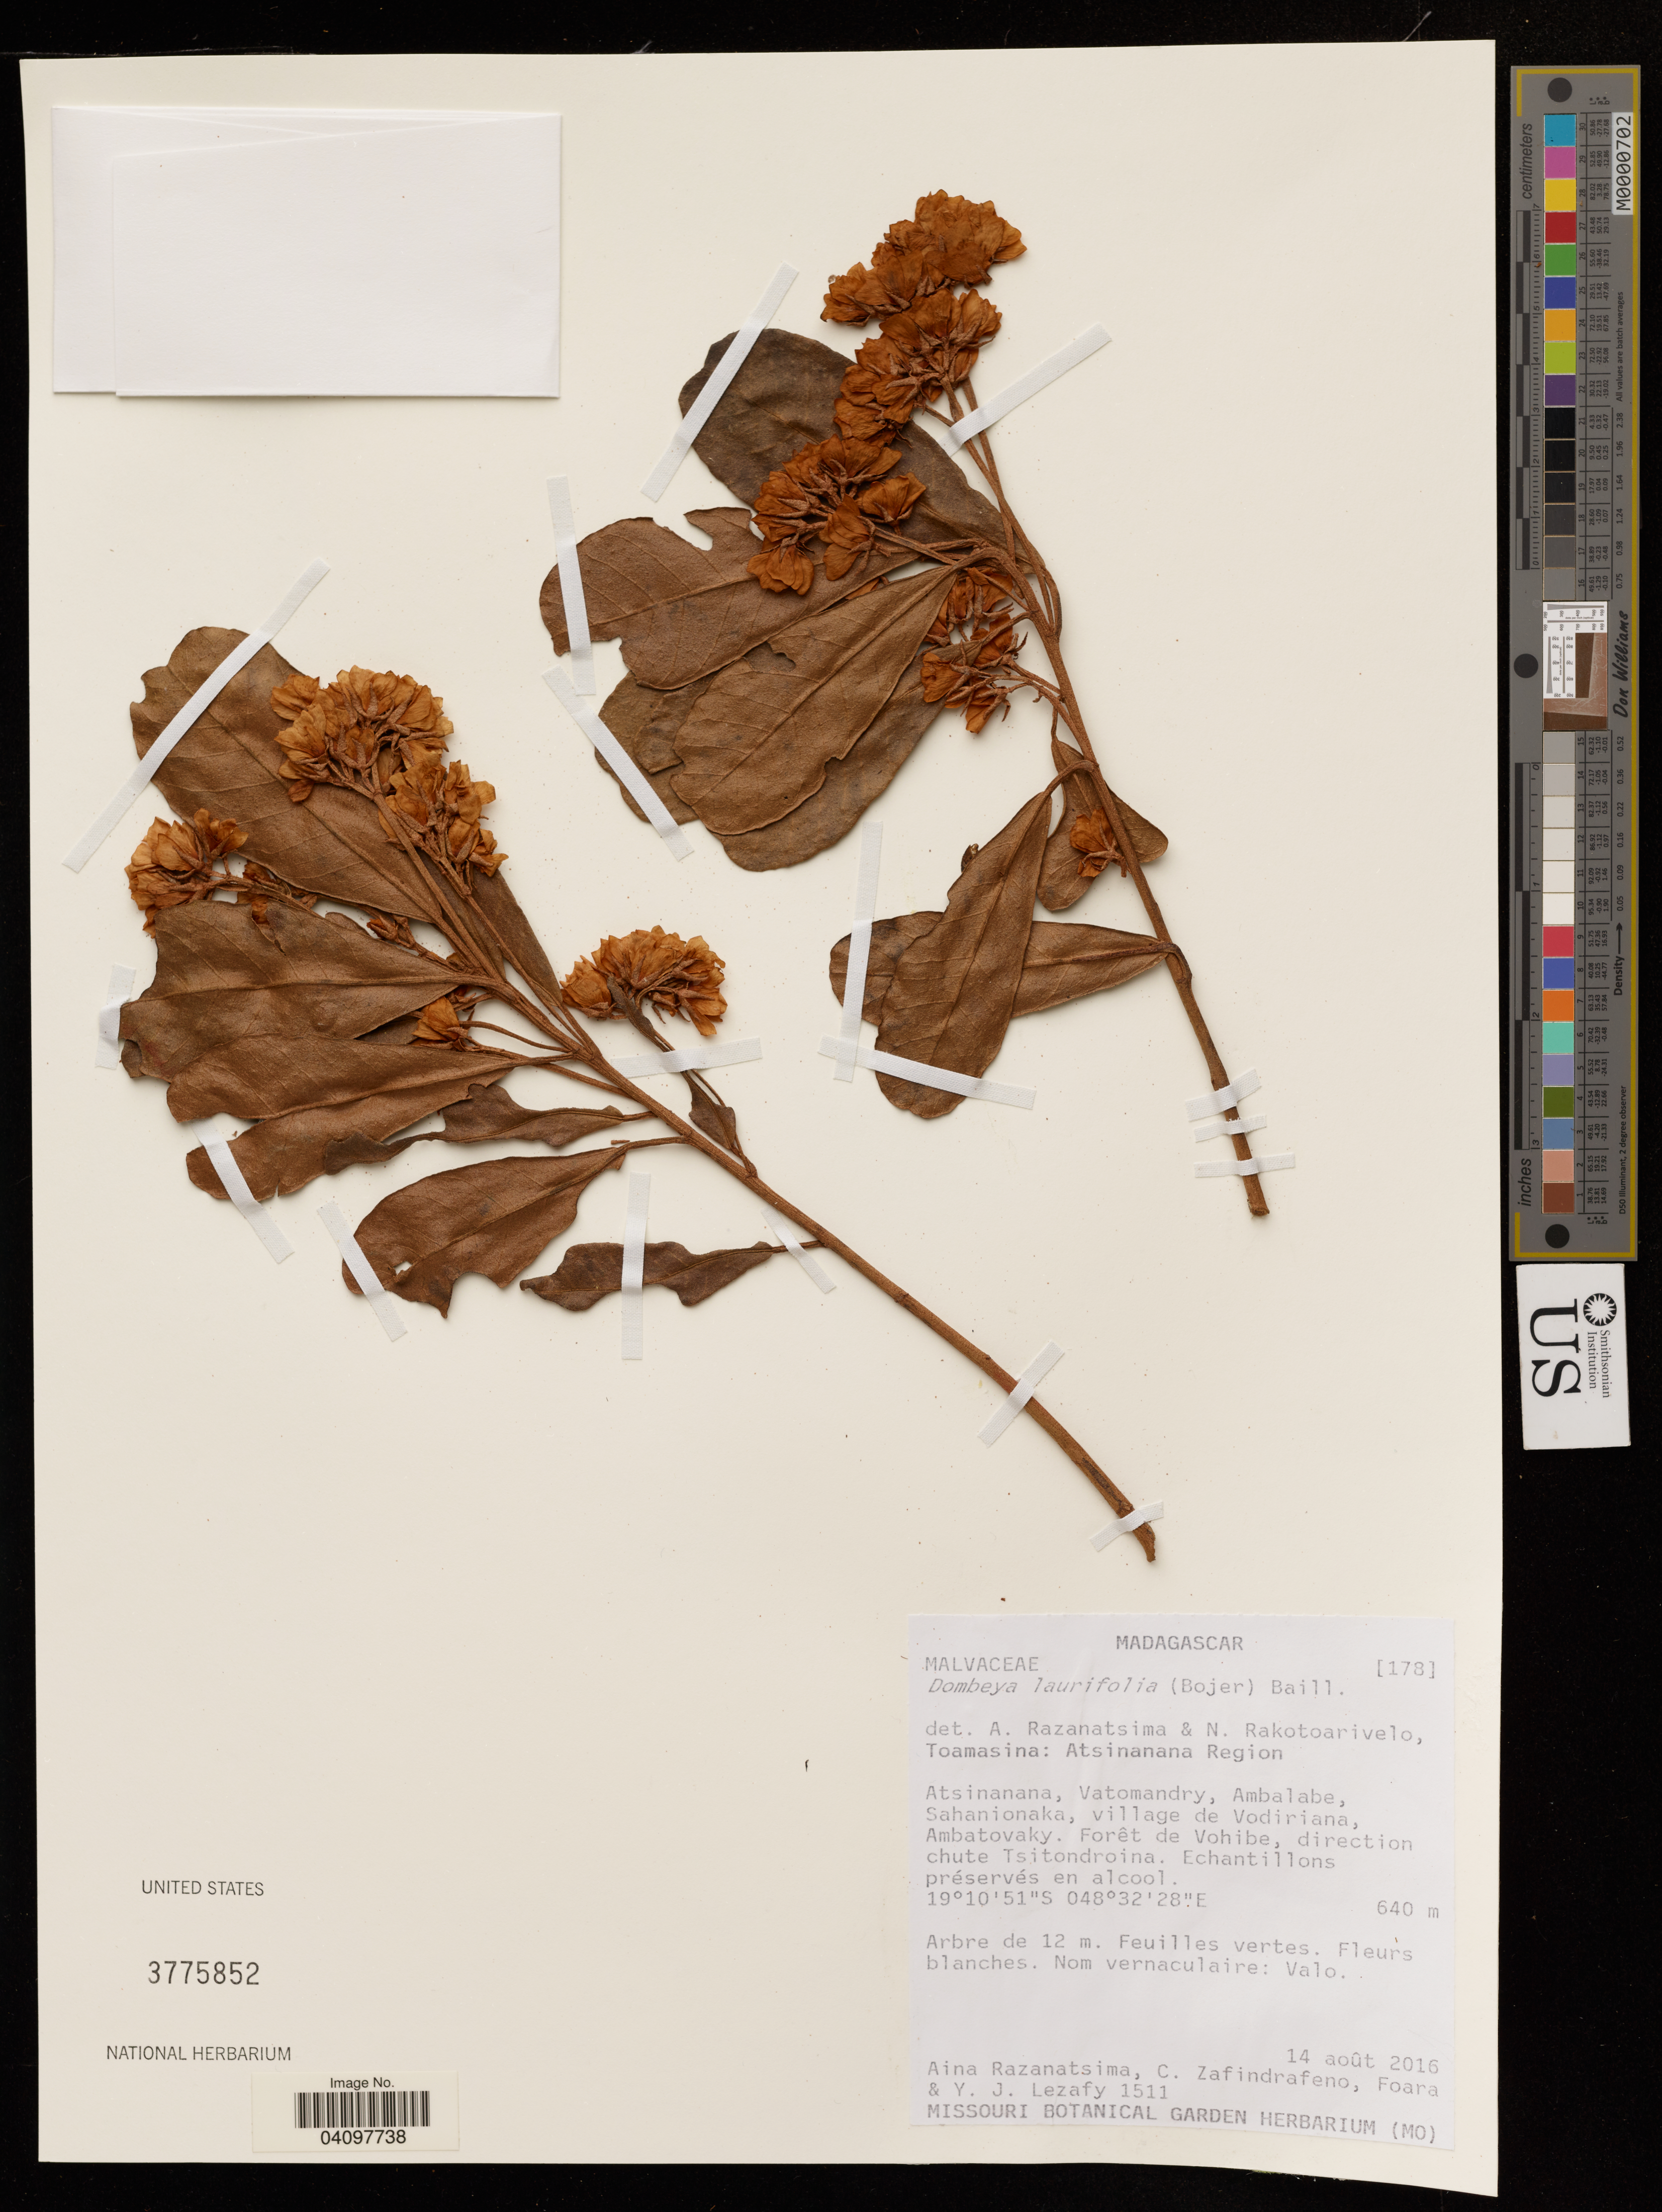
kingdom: Plantae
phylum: Tracheophyta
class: Magnoliopsida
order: Malvales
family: Malvaceae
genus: Dombeya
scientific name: Dombeya laurifolia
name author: (Bojer) Baill.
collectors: A. Razanatsima, C. Zafindrafeno, -. Foara & Y. Lezafy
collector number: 1511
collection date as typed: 14 aout 2016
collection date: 2016-08-14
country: Madagascar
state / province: Toamasina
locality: Atsinanana, Vatomandry, Ambalabe, Sahanionaka, village de Vodiriana, Ambatovaky. Forêt de Vohibe, direction chute Tsitondroina.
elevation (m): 640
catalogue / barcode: US 3775852